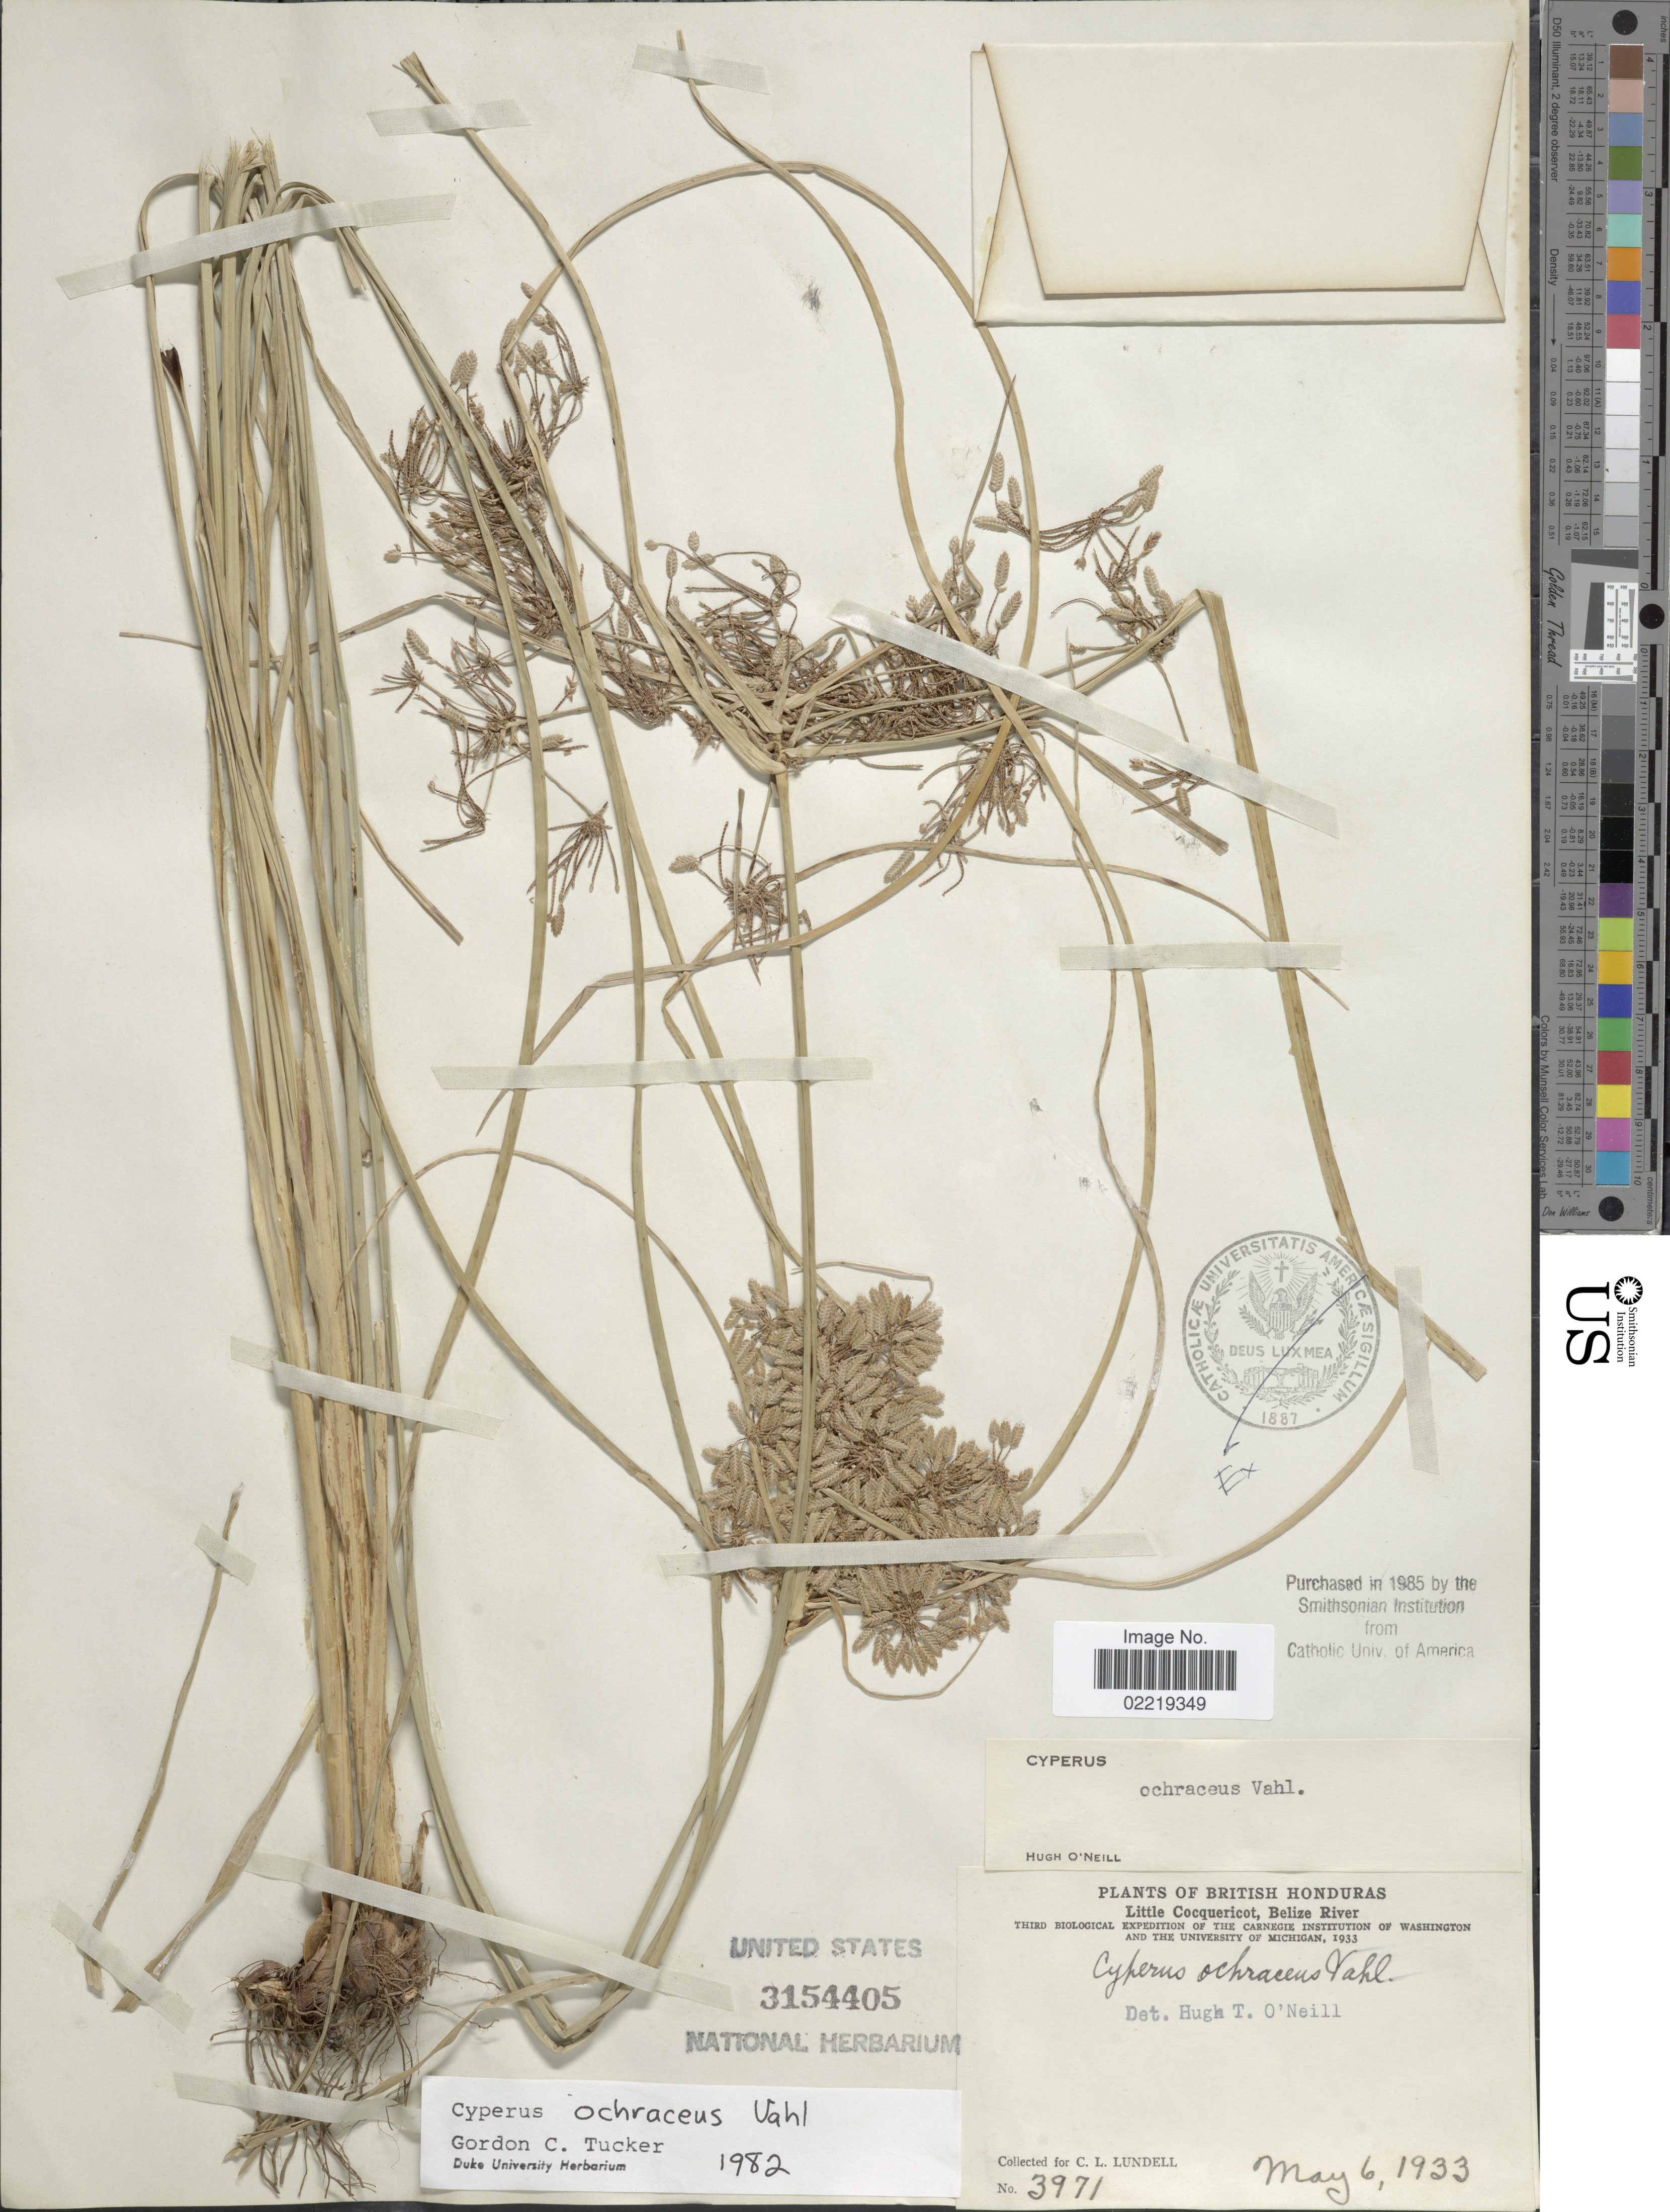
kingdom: Plantae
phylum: Tracheophyta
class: Liliopsida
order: Poales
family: Cyperaceae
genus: Cyperus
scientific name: Cyperus ochraceus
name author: Vahl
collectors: C. L. Lundell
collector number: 3971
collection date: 1933-05-06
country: Belize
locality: British Honduras, Little Cocquericot, Belize River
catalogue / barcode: US 3154405